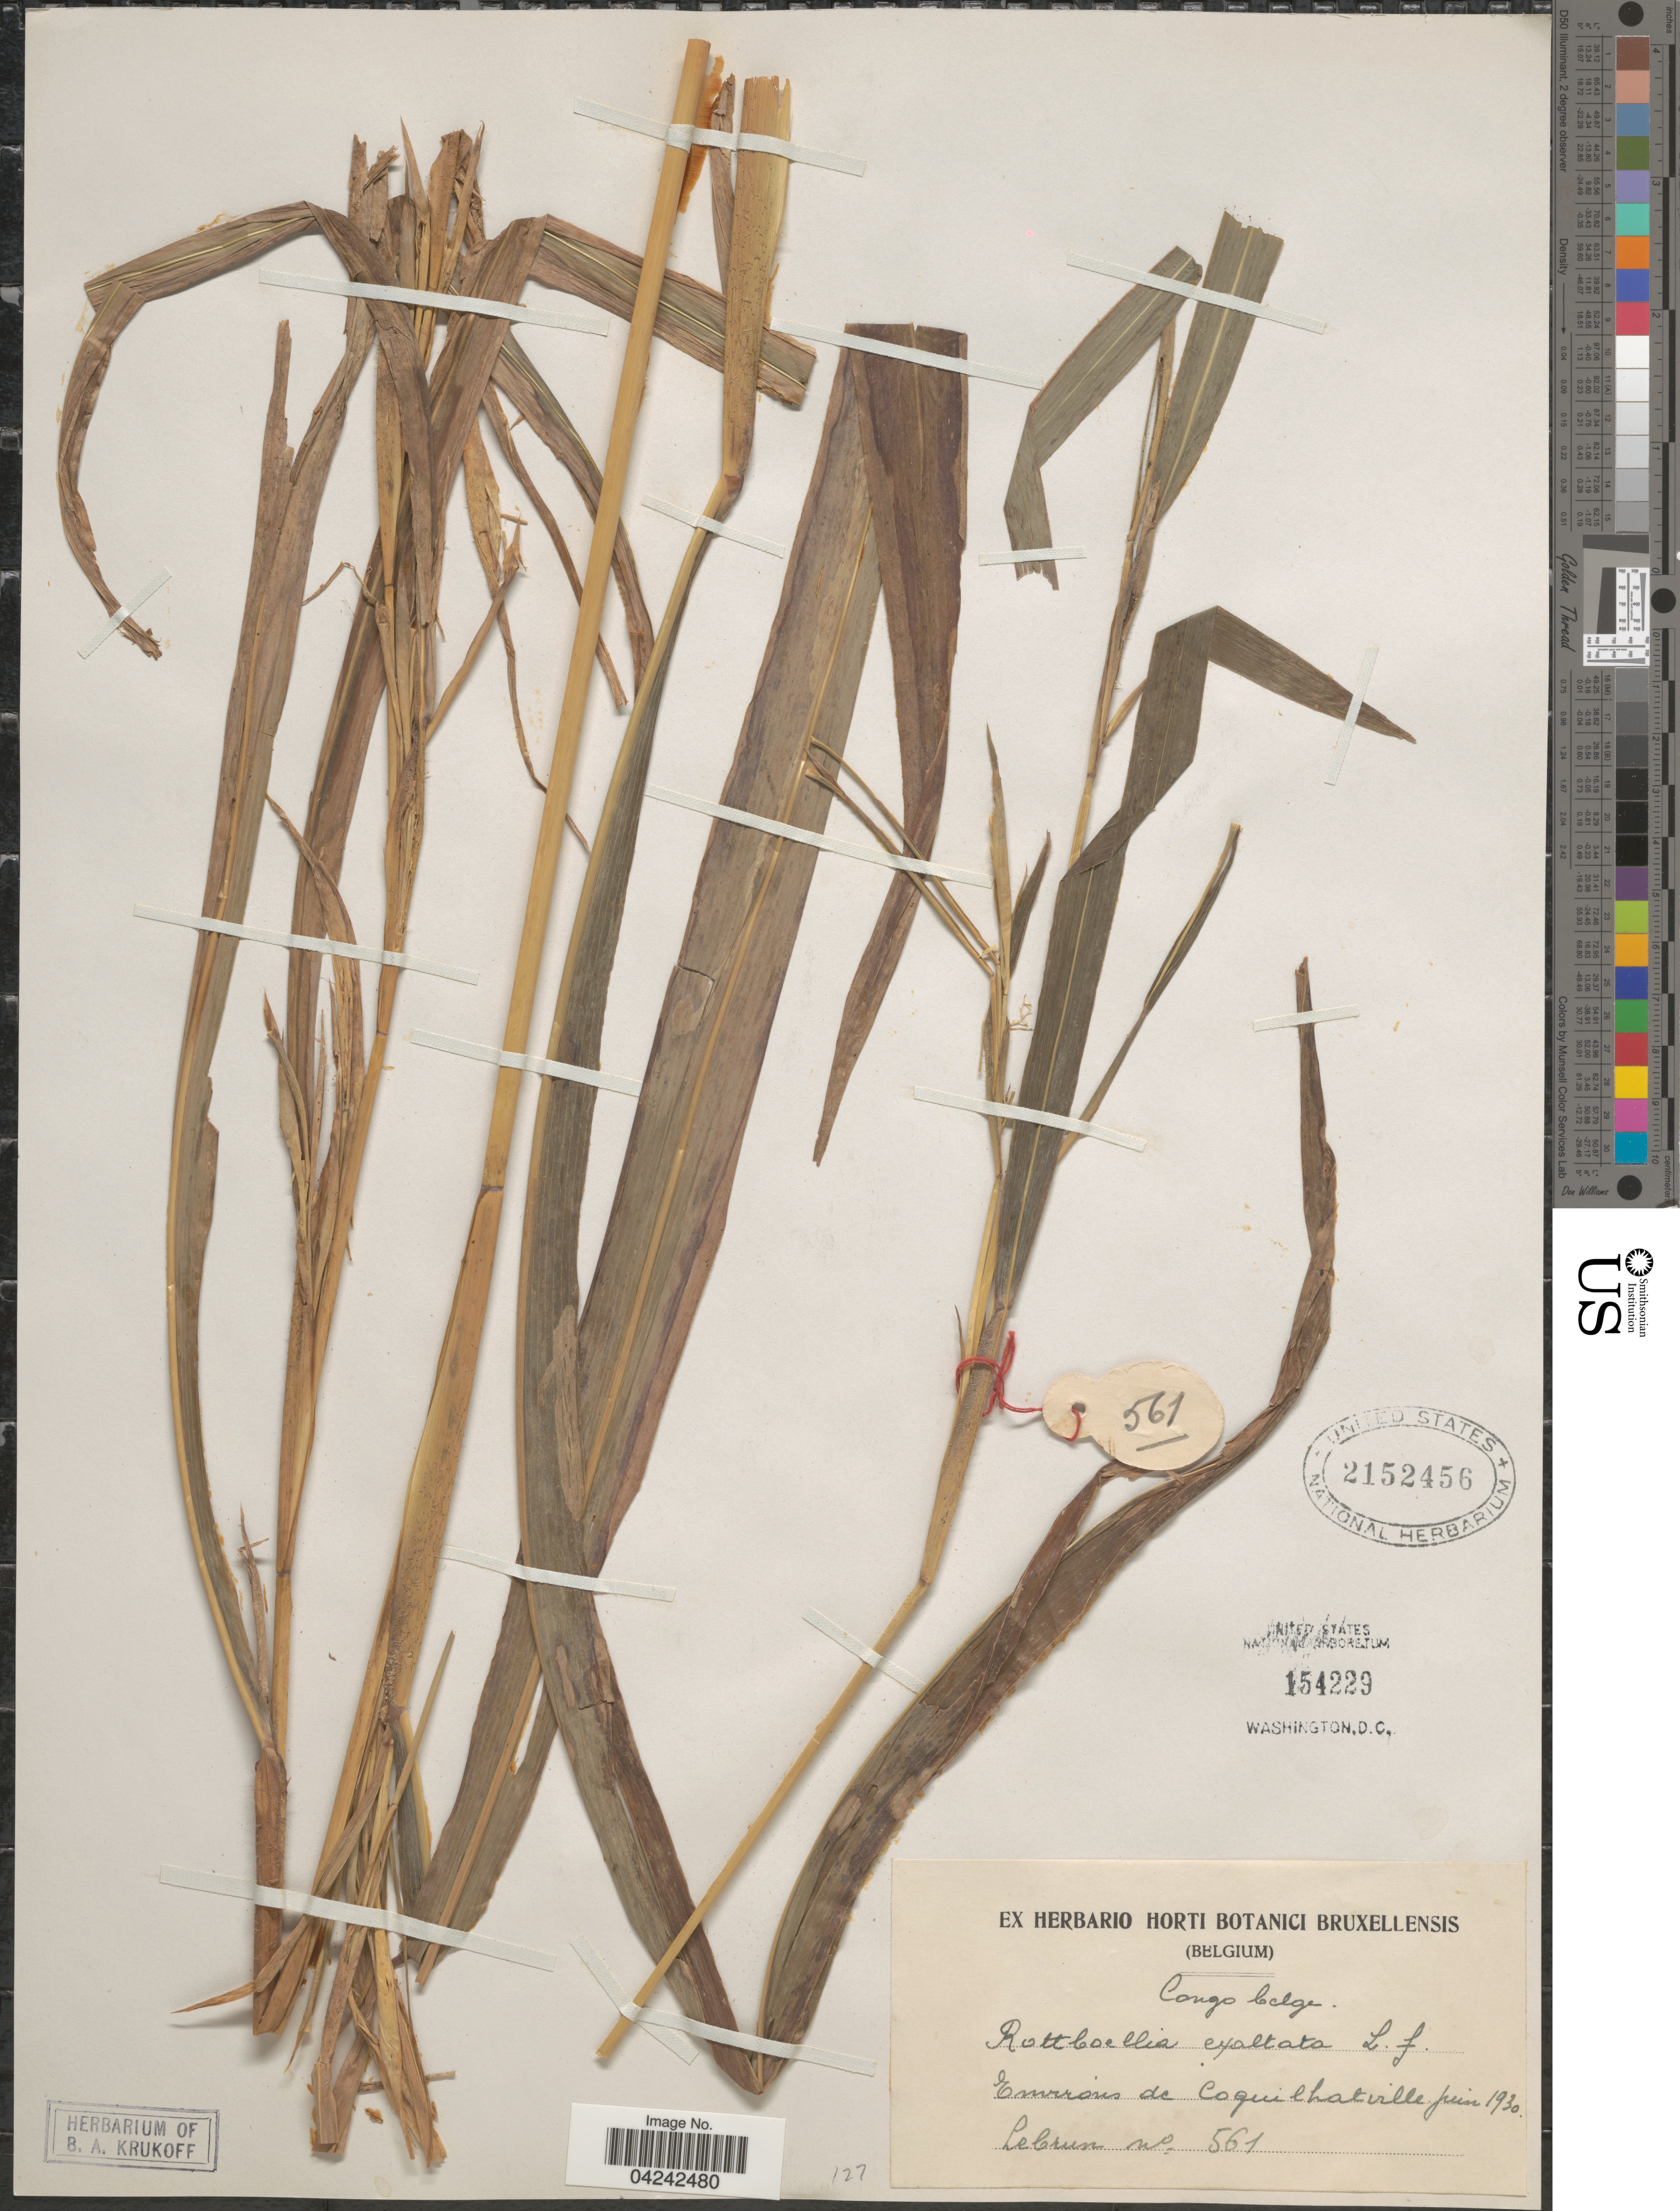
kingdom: Plantae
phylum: Tracheophyta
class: Liliopsida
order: Poales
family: Poaceae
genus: Rottboellia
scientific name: Rottboellia cochinchinensis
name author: (Lour.) Clayton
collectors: J.A. Lebrun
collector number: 561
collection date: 1930-06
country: Congo, Democratic Republic of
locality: Congo belge. Environs de Coquilhatville.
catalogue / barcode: US 2152456